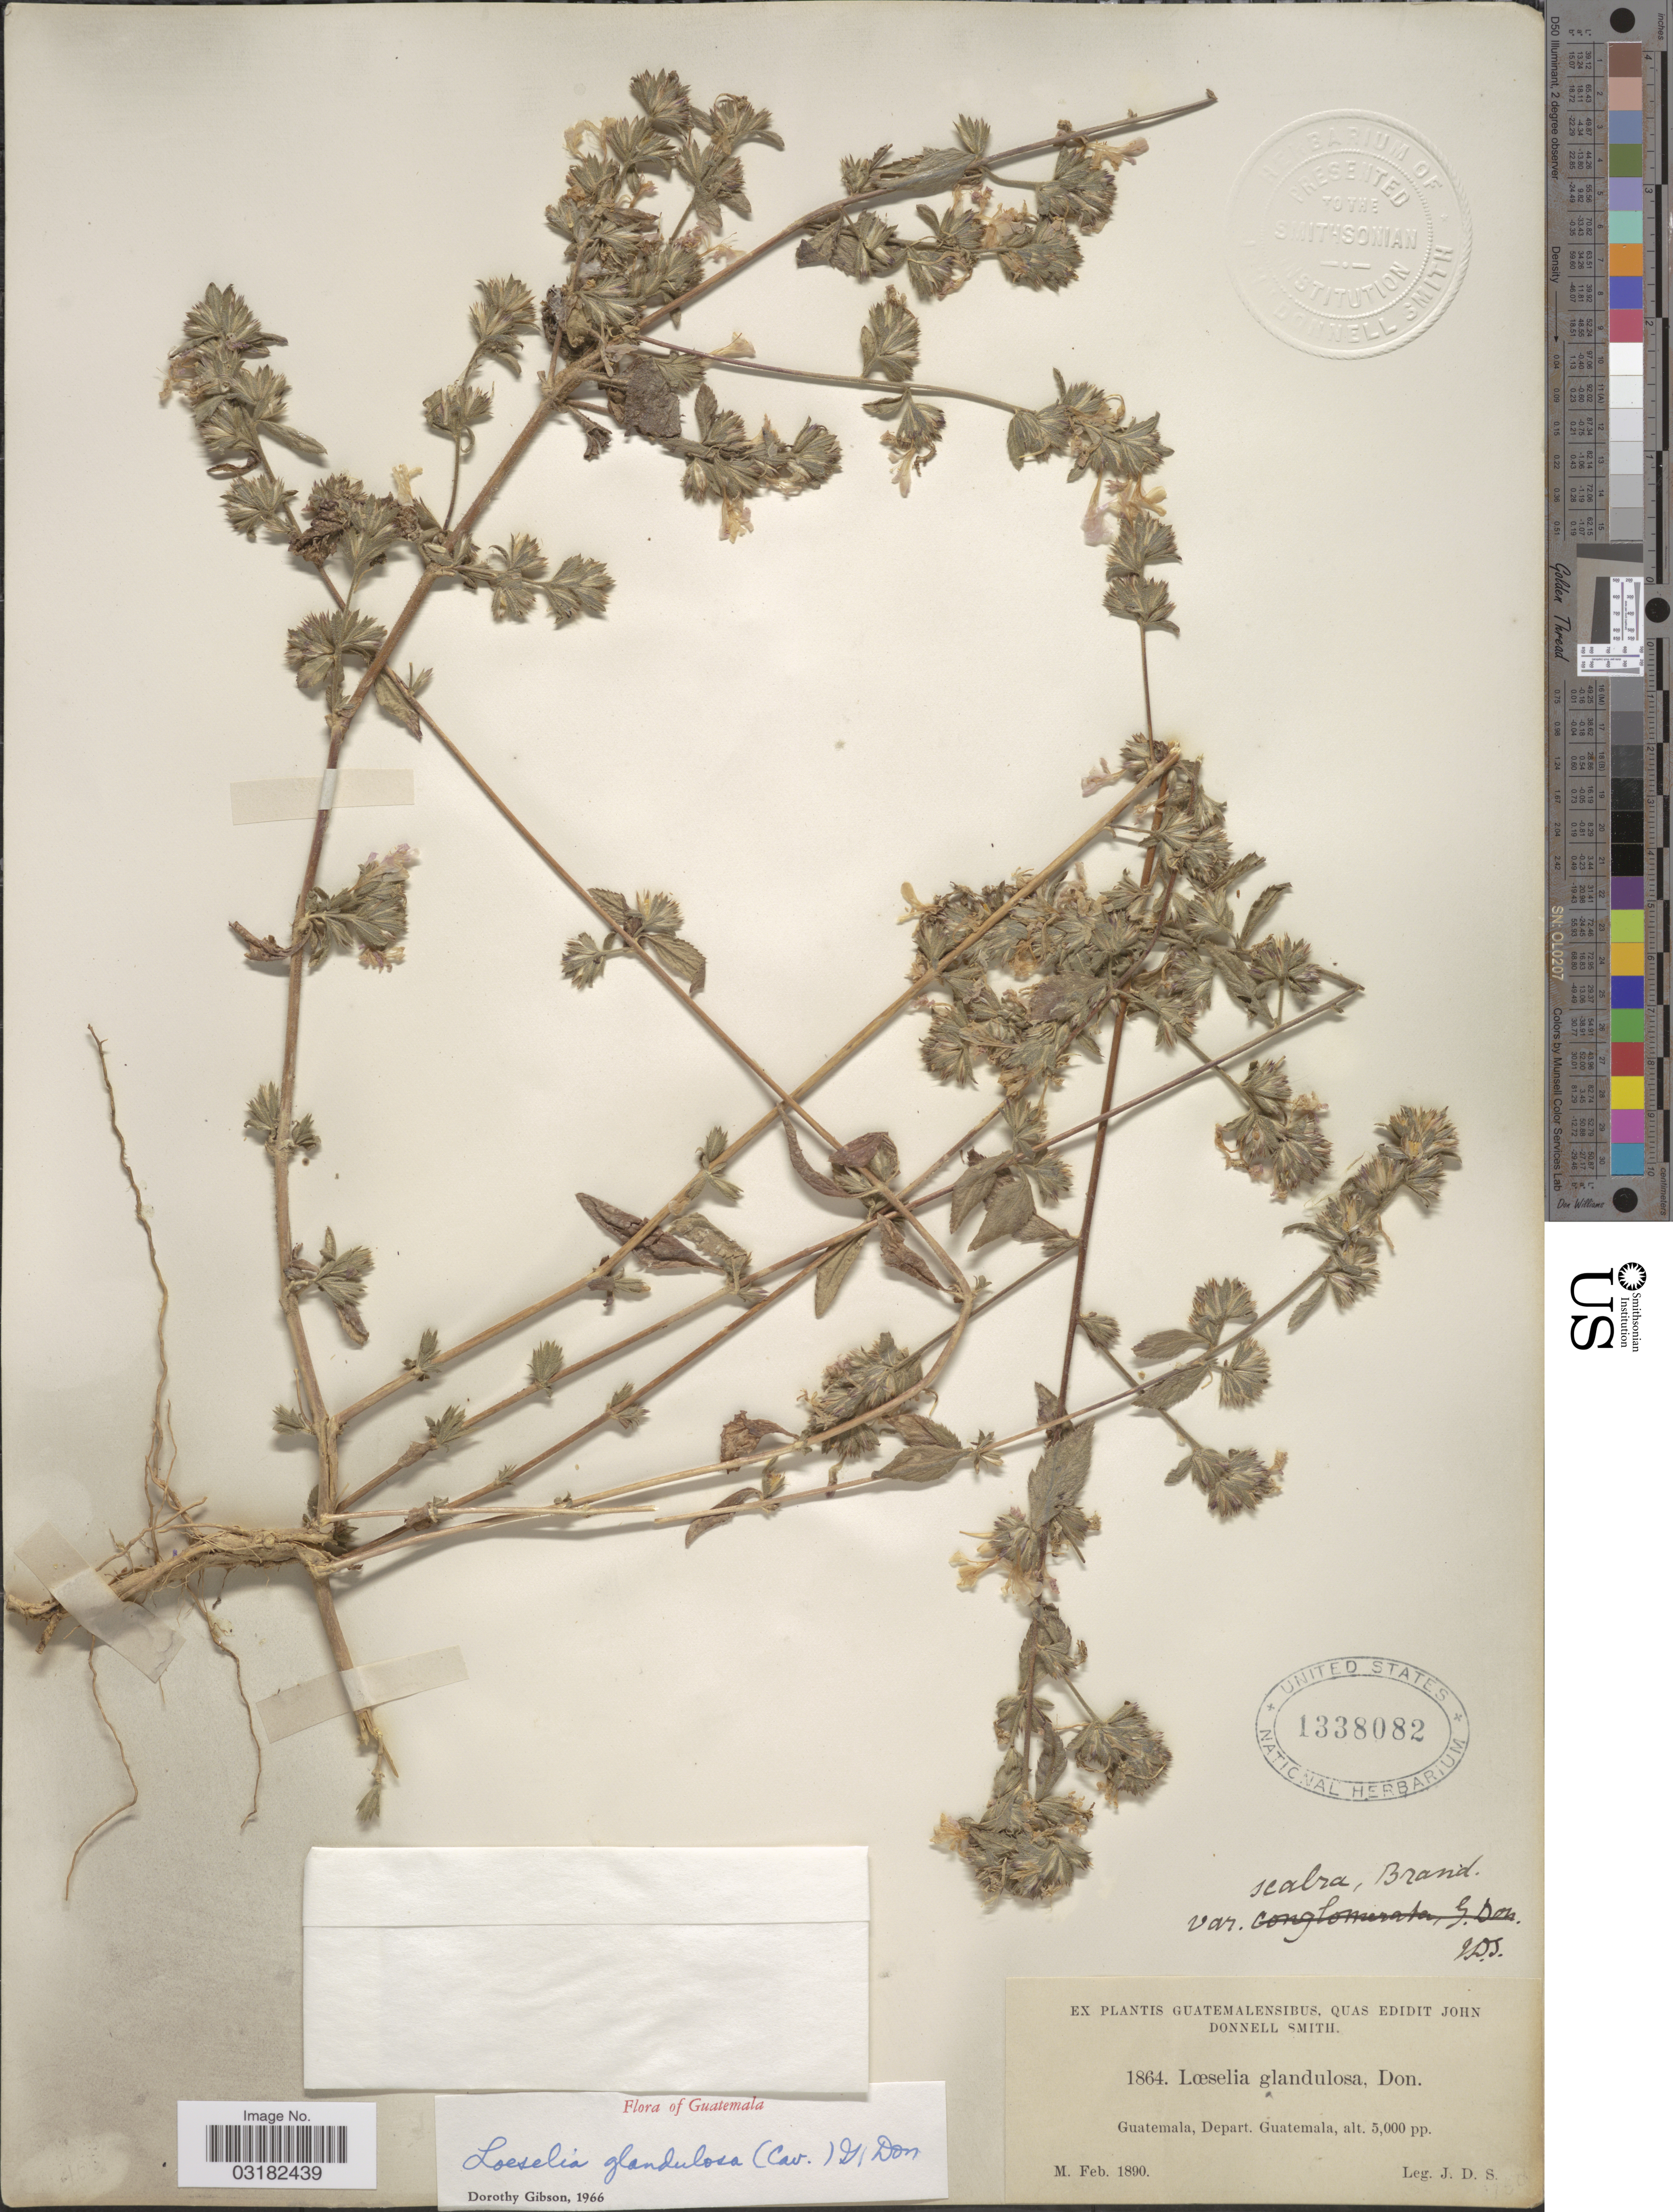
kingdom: Plantae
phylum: Tracheophyta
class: Magnoliopsida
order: Ericales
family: Polemoniaceae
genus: Loeselia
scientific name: Loeselia glandulosa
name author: (Cav.) G. Don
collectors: J. Donnell Smith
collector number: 1864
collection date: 1890-02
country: Guatemala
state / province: Guatemala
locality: Guatemala, Depart. Guatemala.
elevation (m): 1524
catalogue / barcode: US 1338082